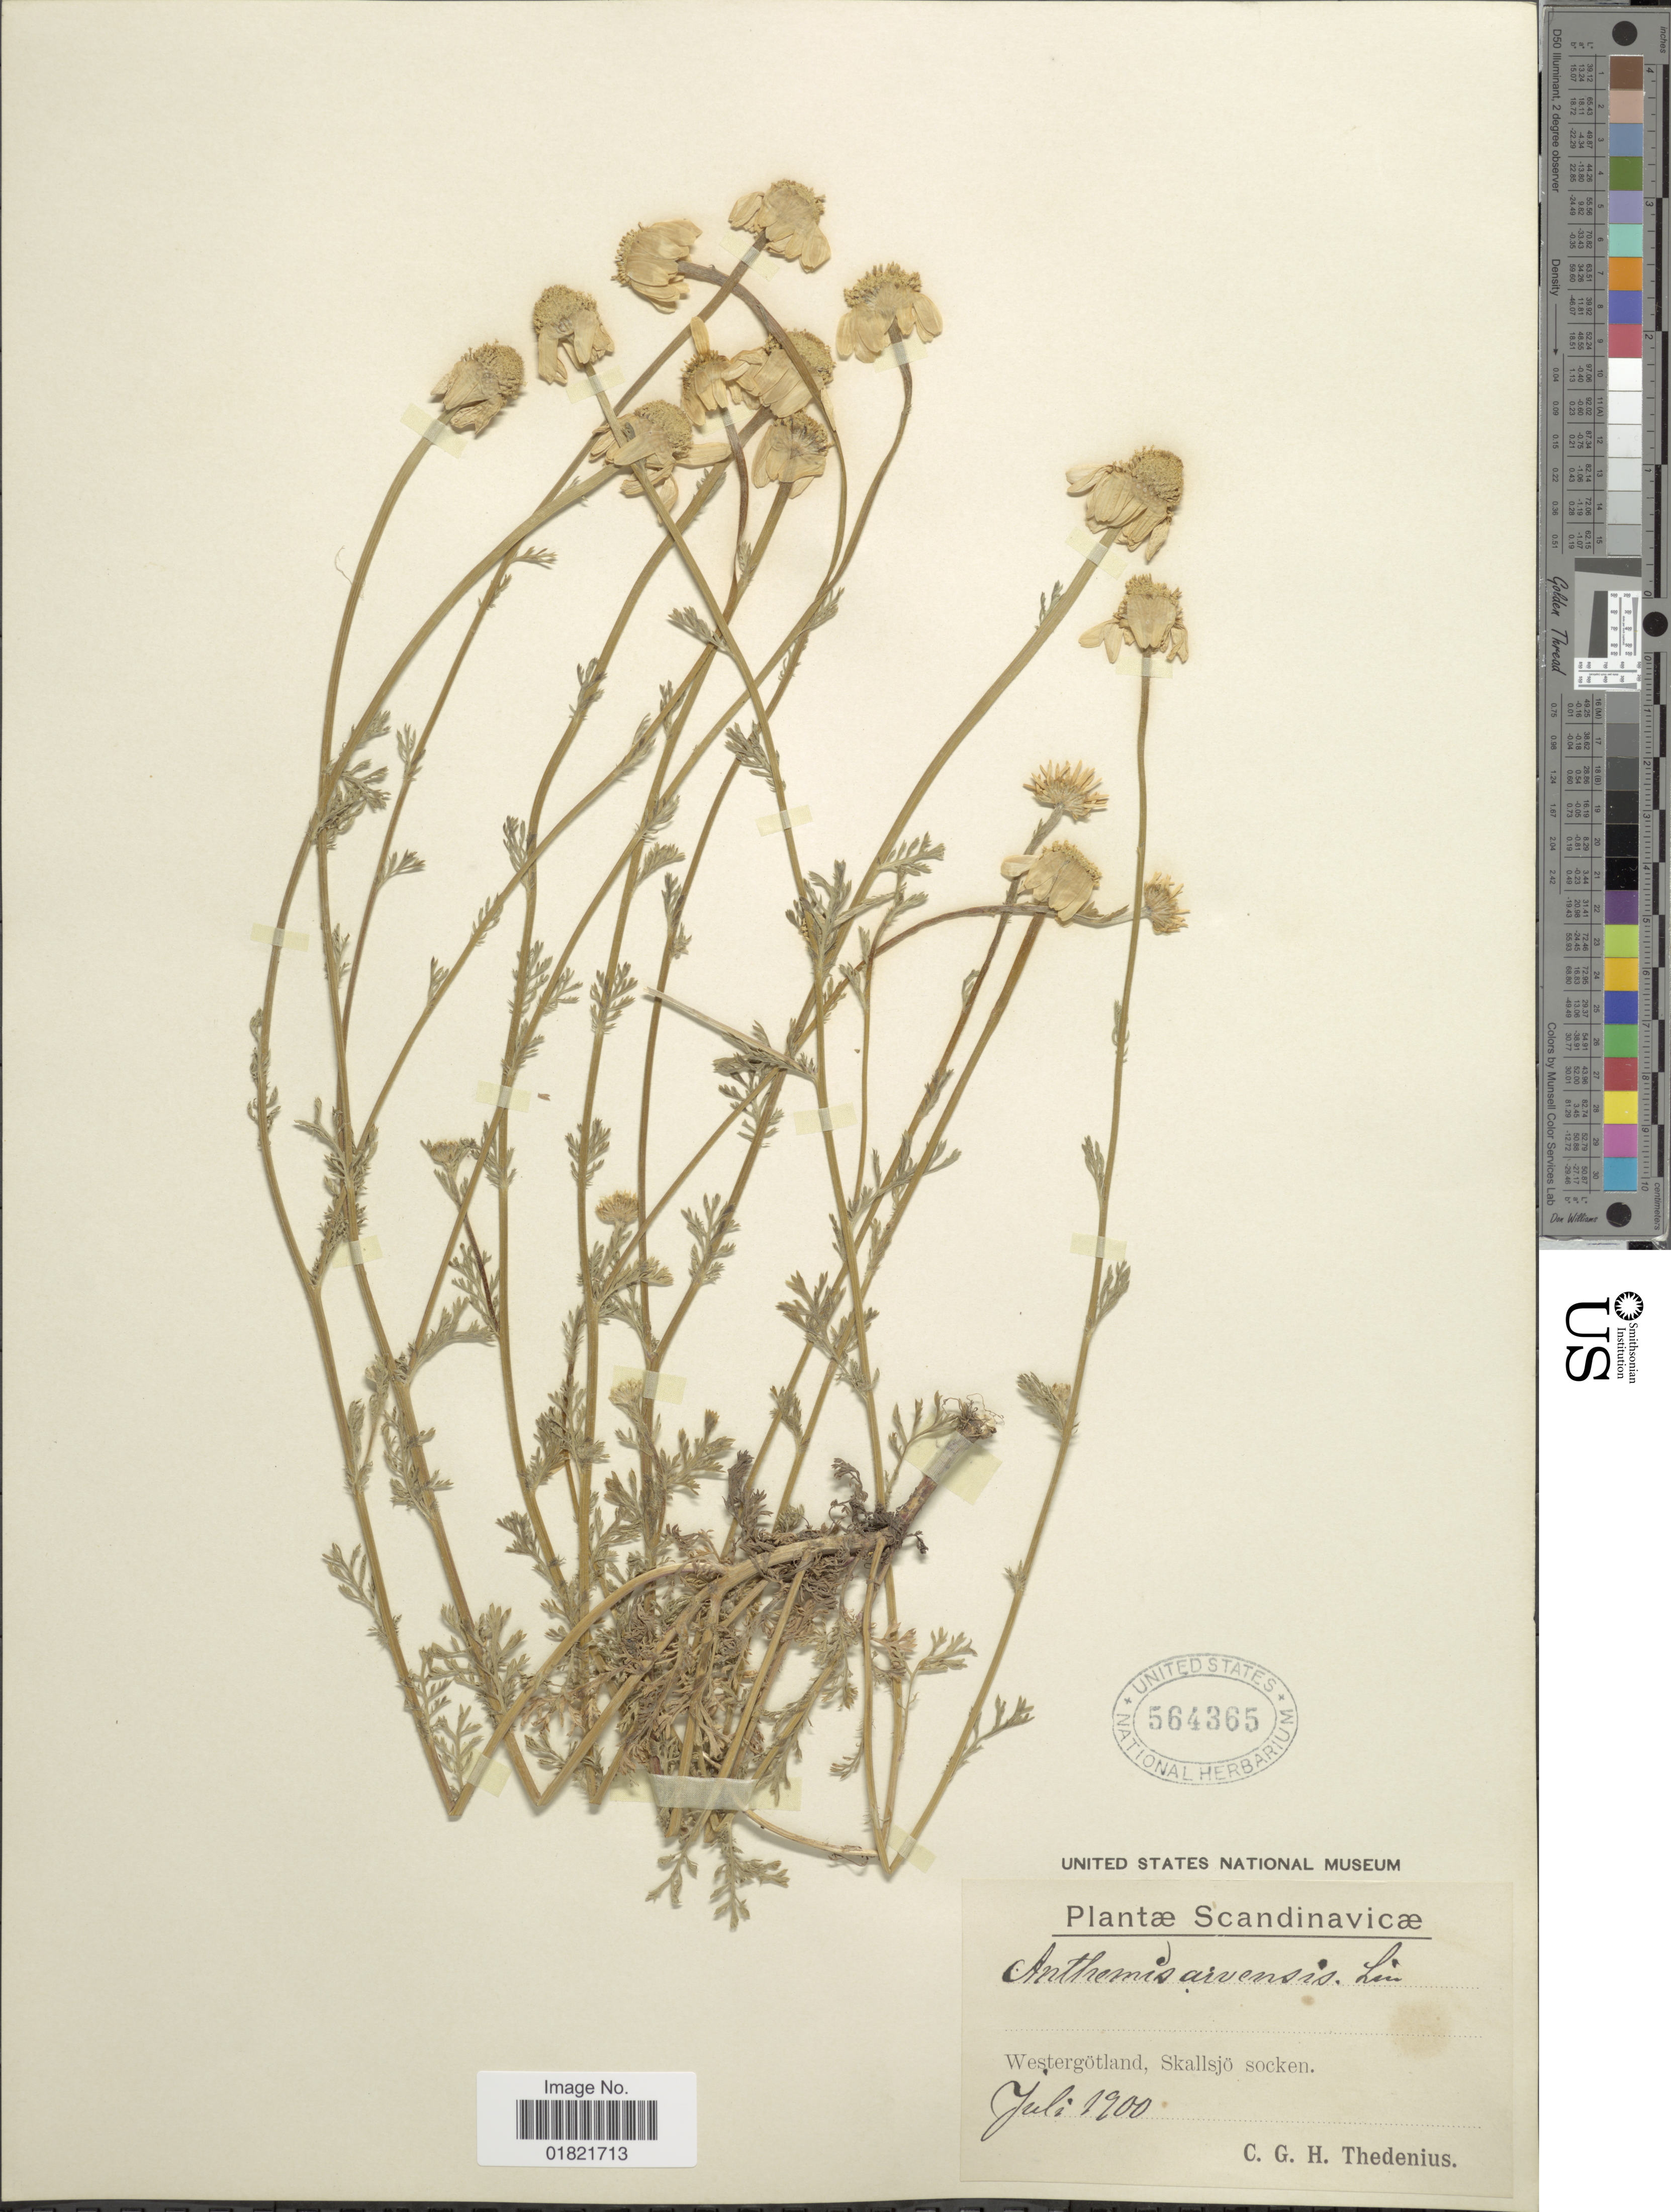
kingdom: Plantae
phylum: Tracheophyta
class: Magnoliopsida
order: Asterales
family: Asteraceae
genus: Anthemis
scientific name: Anthemis arvensis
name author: L.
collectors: C. Thedenius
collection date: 1900-07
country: Sweden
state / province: Västra Götaland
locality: Scandinavicae, Westergotland, Shallsjo socken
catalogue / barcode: US 564365